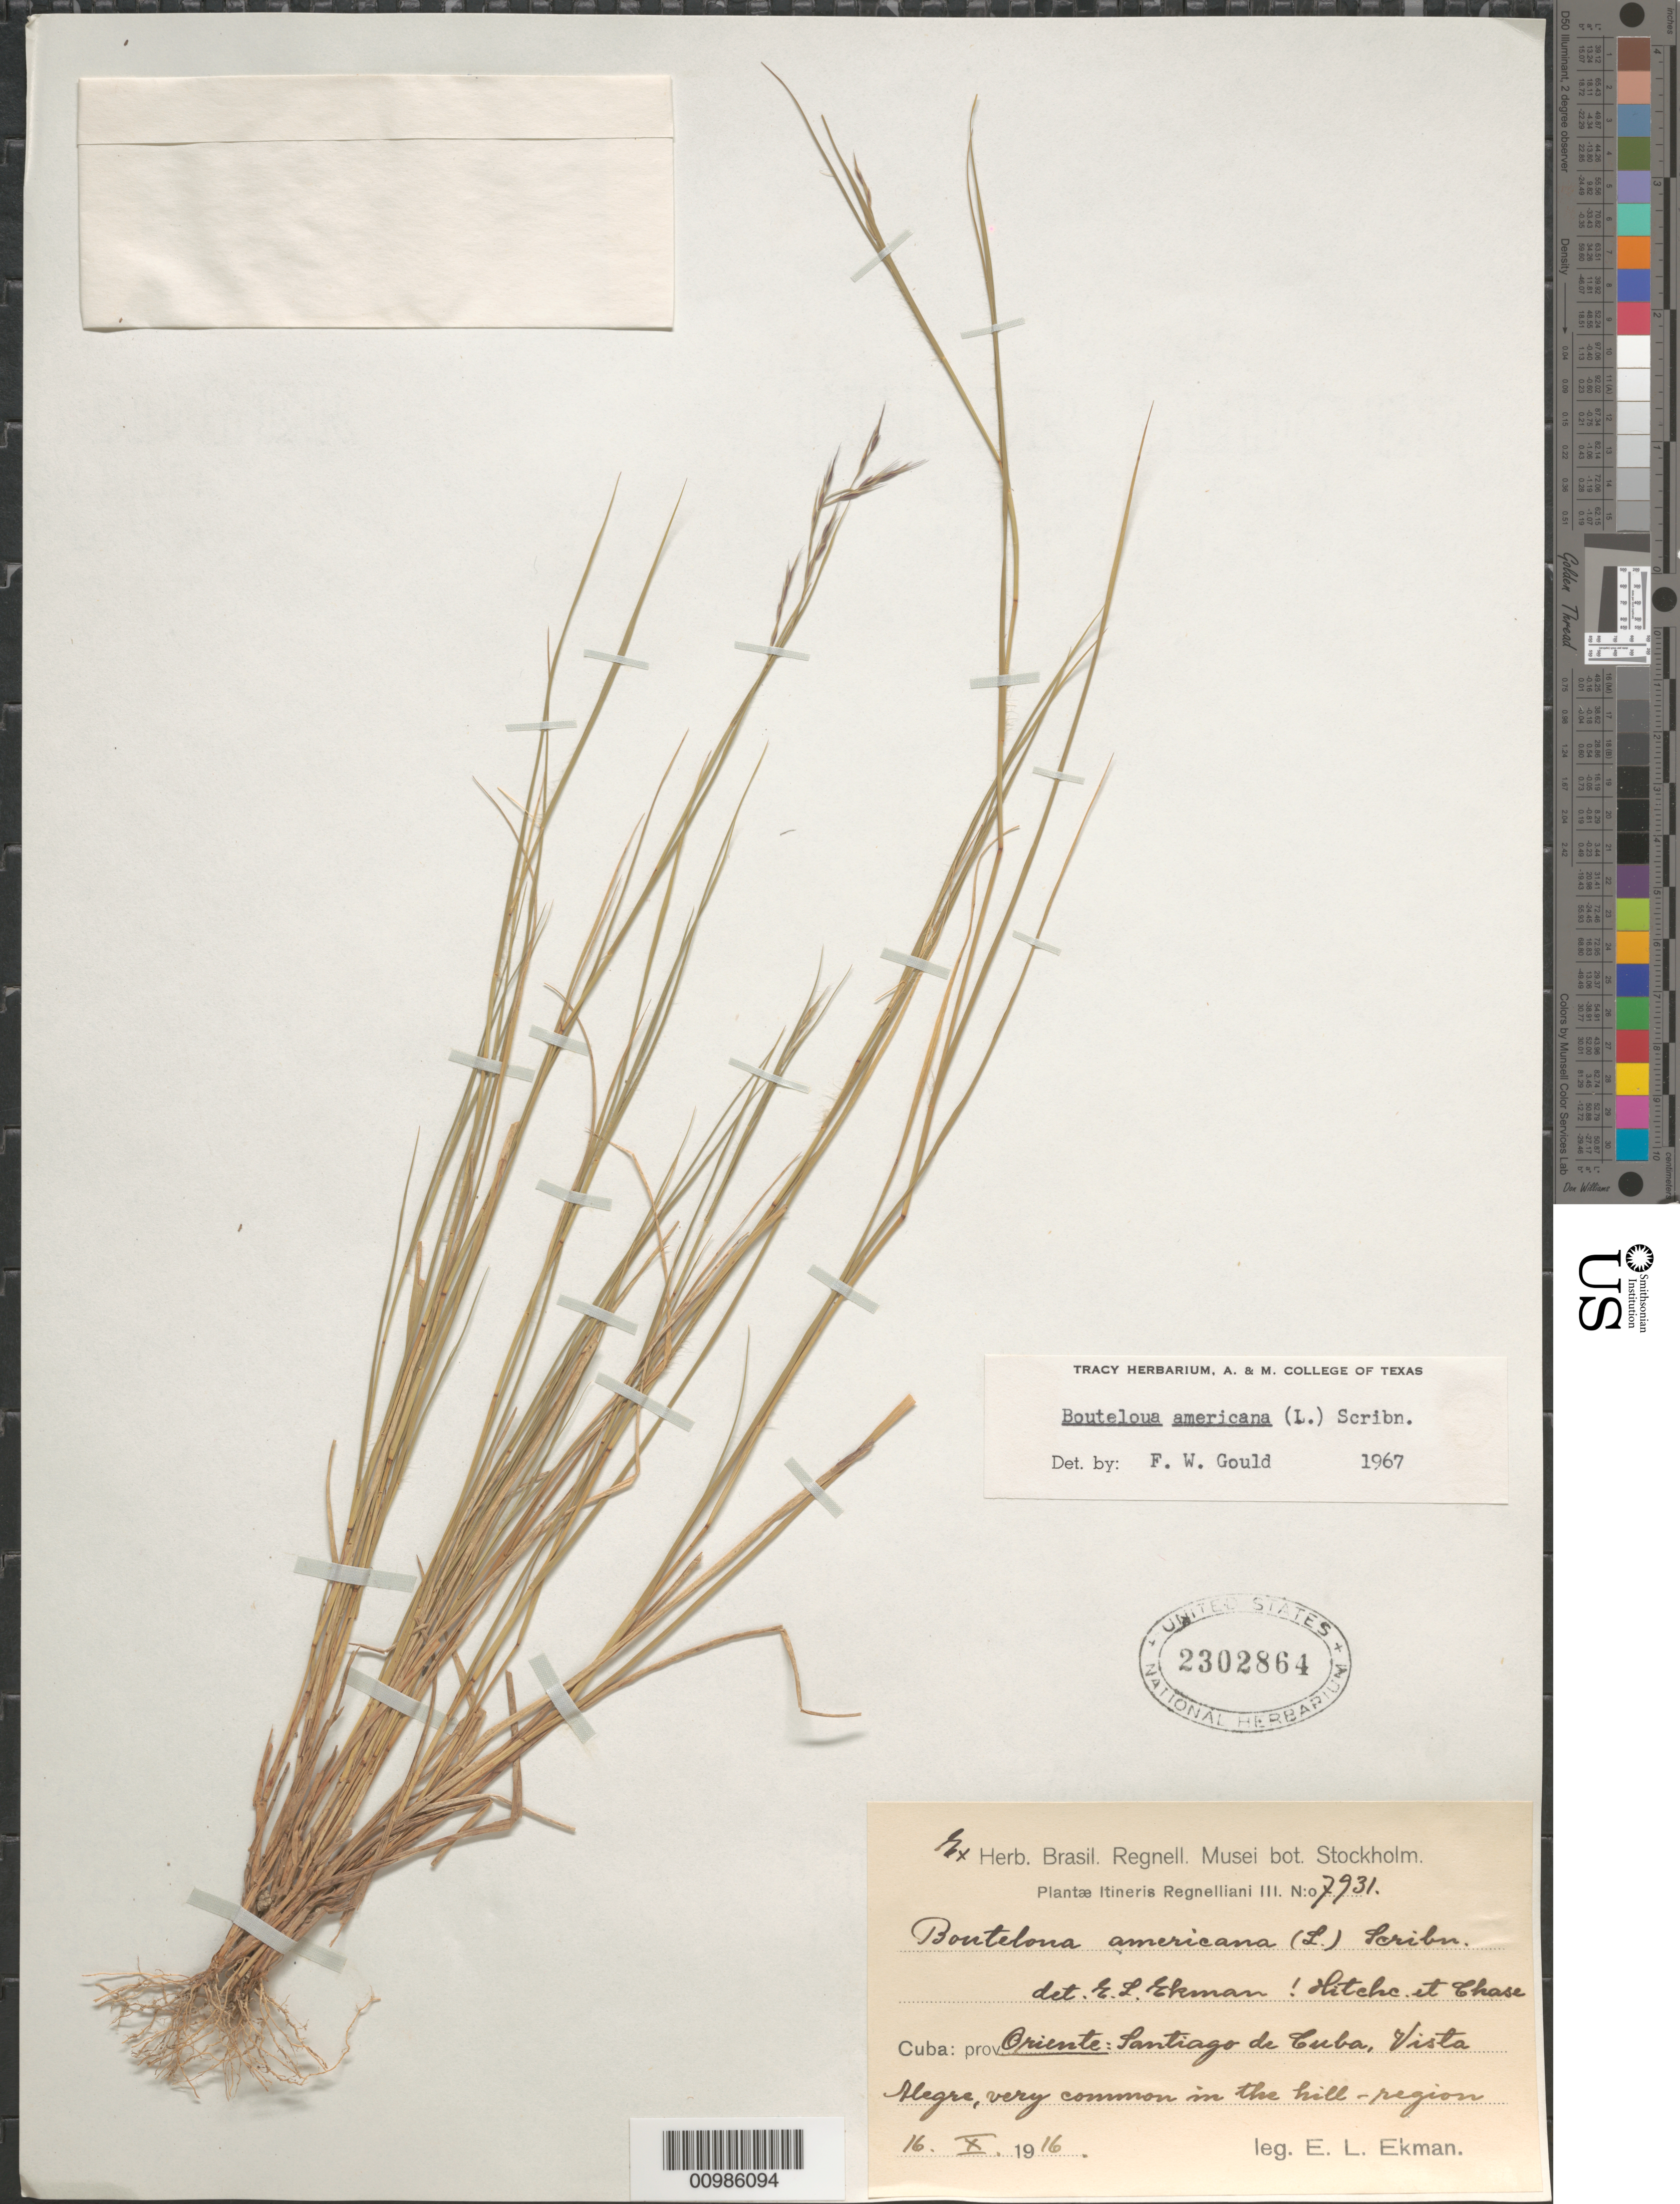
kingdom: Plantae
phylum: Tracheophyta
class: Liliopsida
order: Poales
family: Poaceae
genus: Bouteloua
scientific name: Bouteloua americana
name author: (L.) Scribn.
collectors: E. L. Ekman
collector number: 7931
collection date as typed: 16 Oct 1916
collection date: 1916-10-16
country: Cuba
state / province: Santiago de Cuba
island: Cuba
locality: Vista Alegra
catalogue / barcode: US 2302864